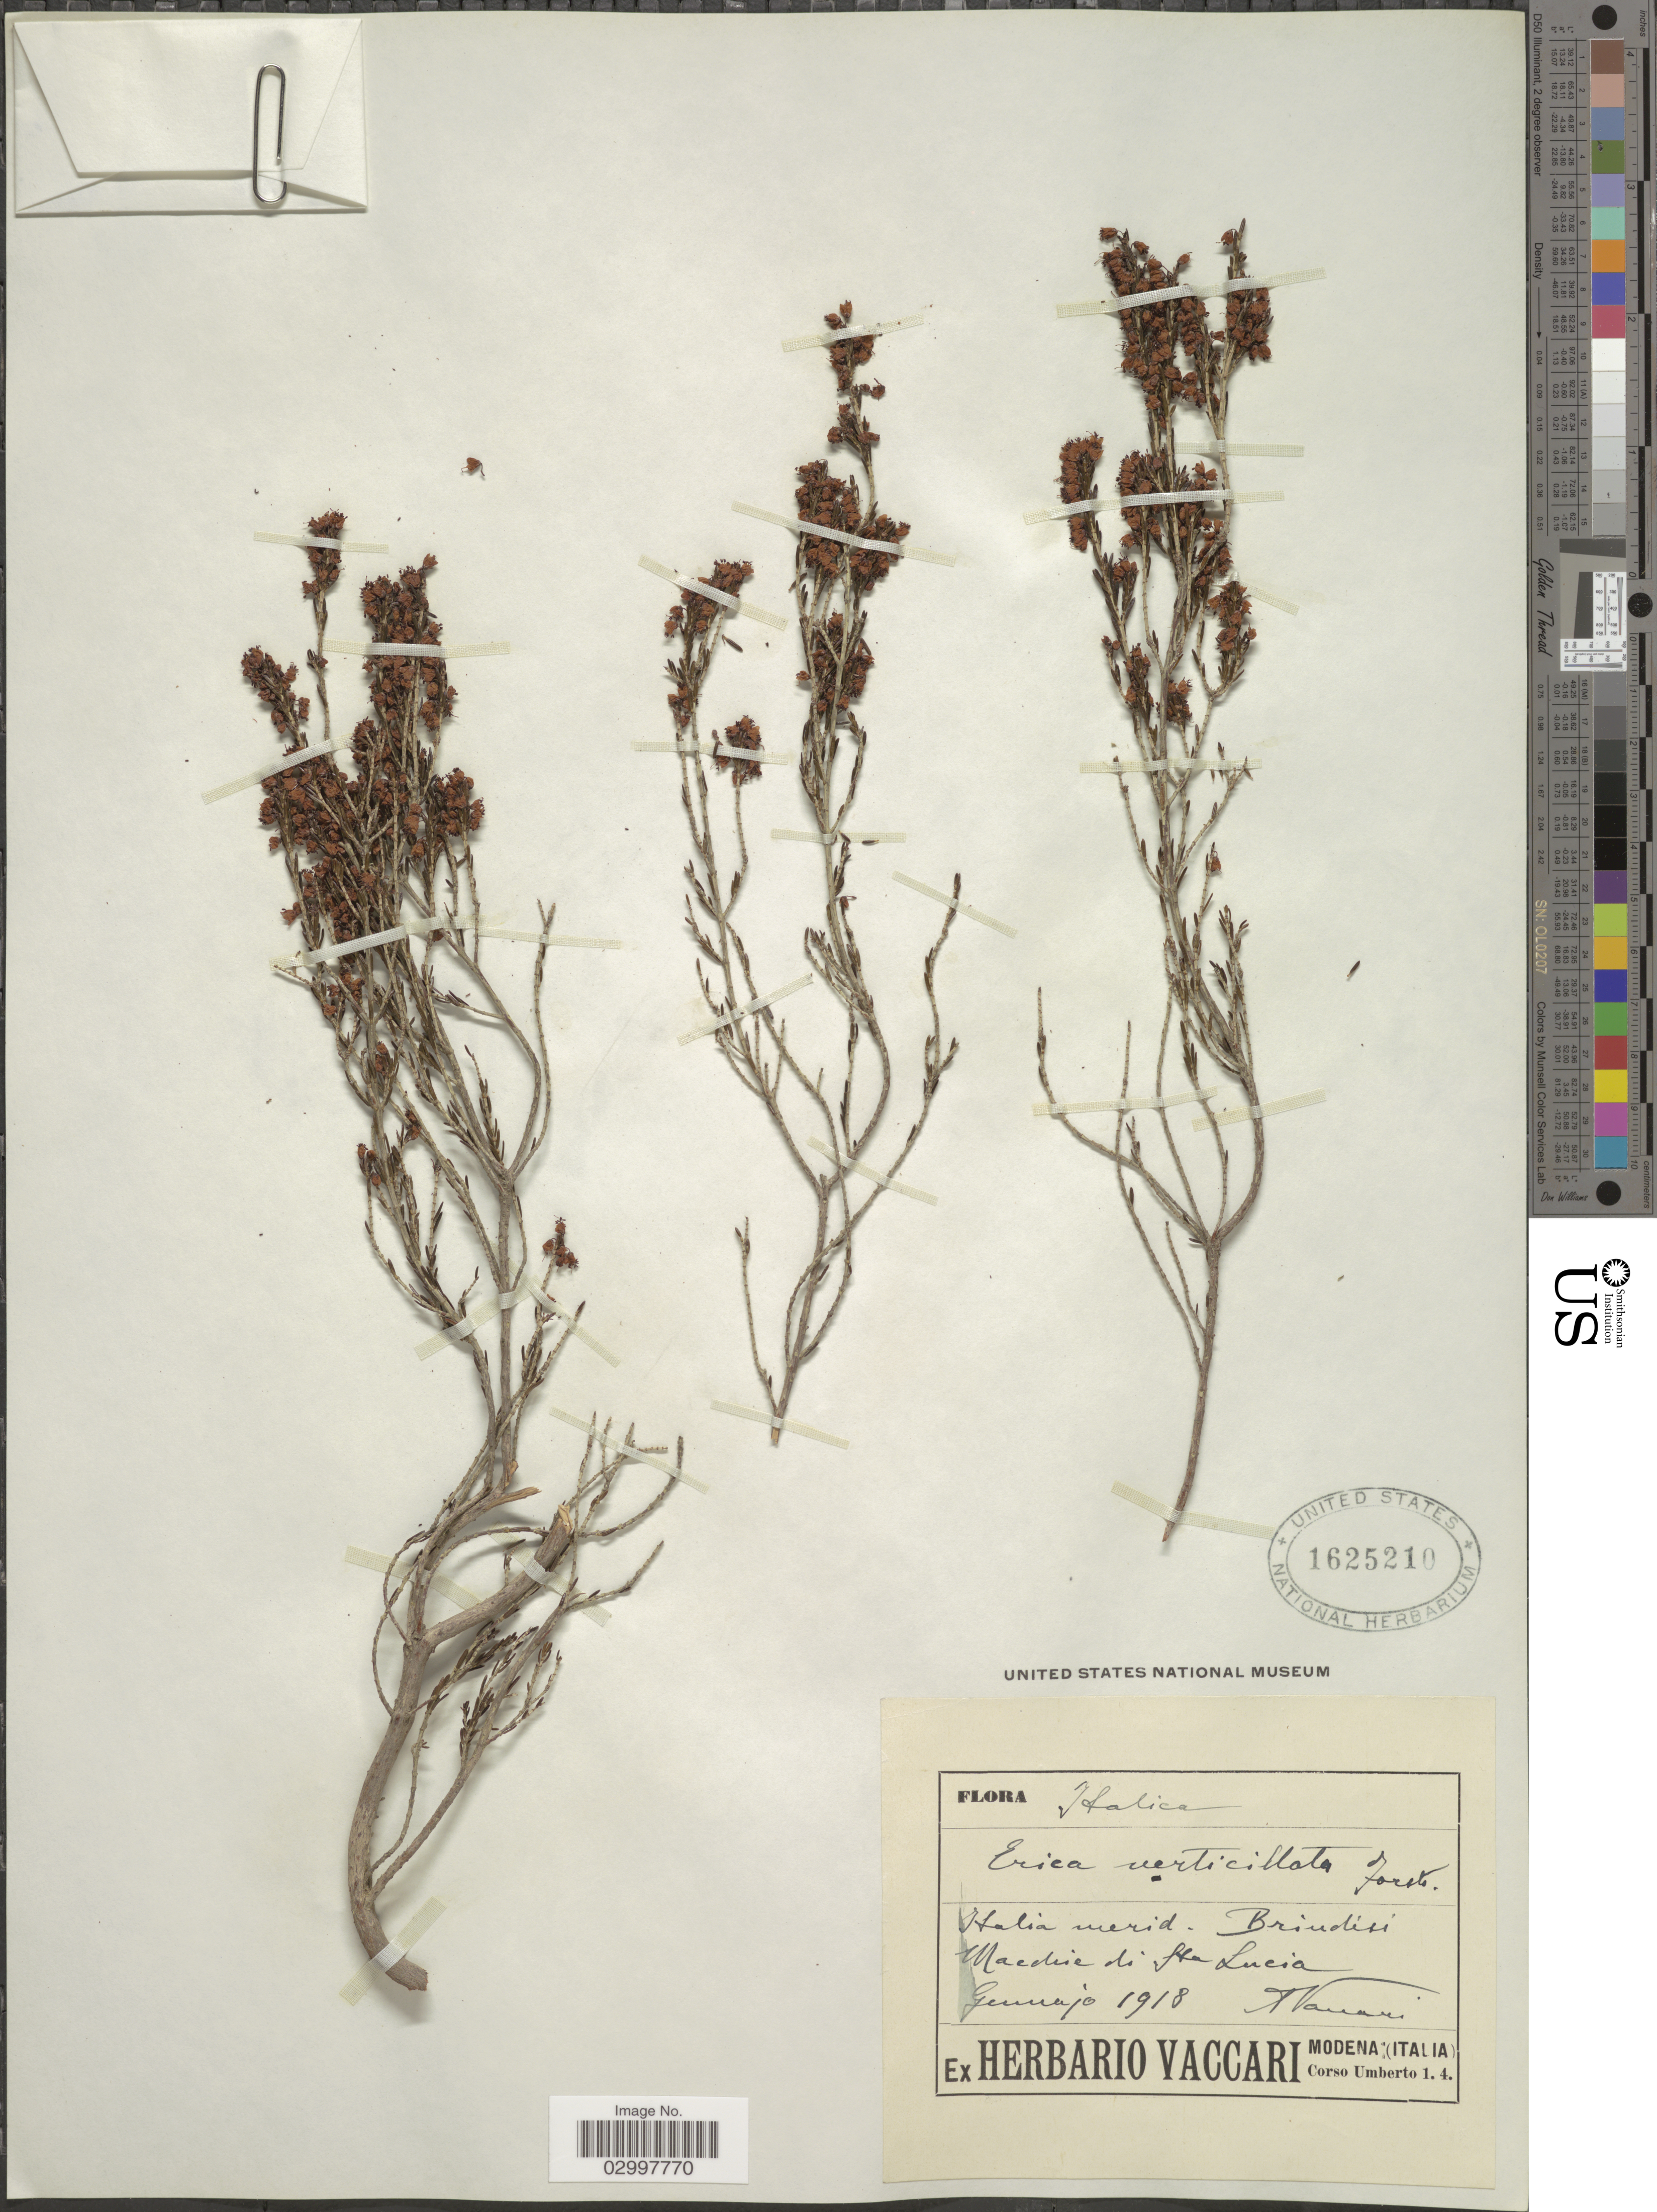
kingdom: Plantae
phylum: Tracheophyta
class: Magnoliopsida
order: Ericales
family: Ericaceae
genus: Erica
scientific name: Erica verticillata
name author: P.J. Bergius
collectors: A. Vaccari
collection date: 1918-05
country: Italy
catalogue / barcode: US 1625210